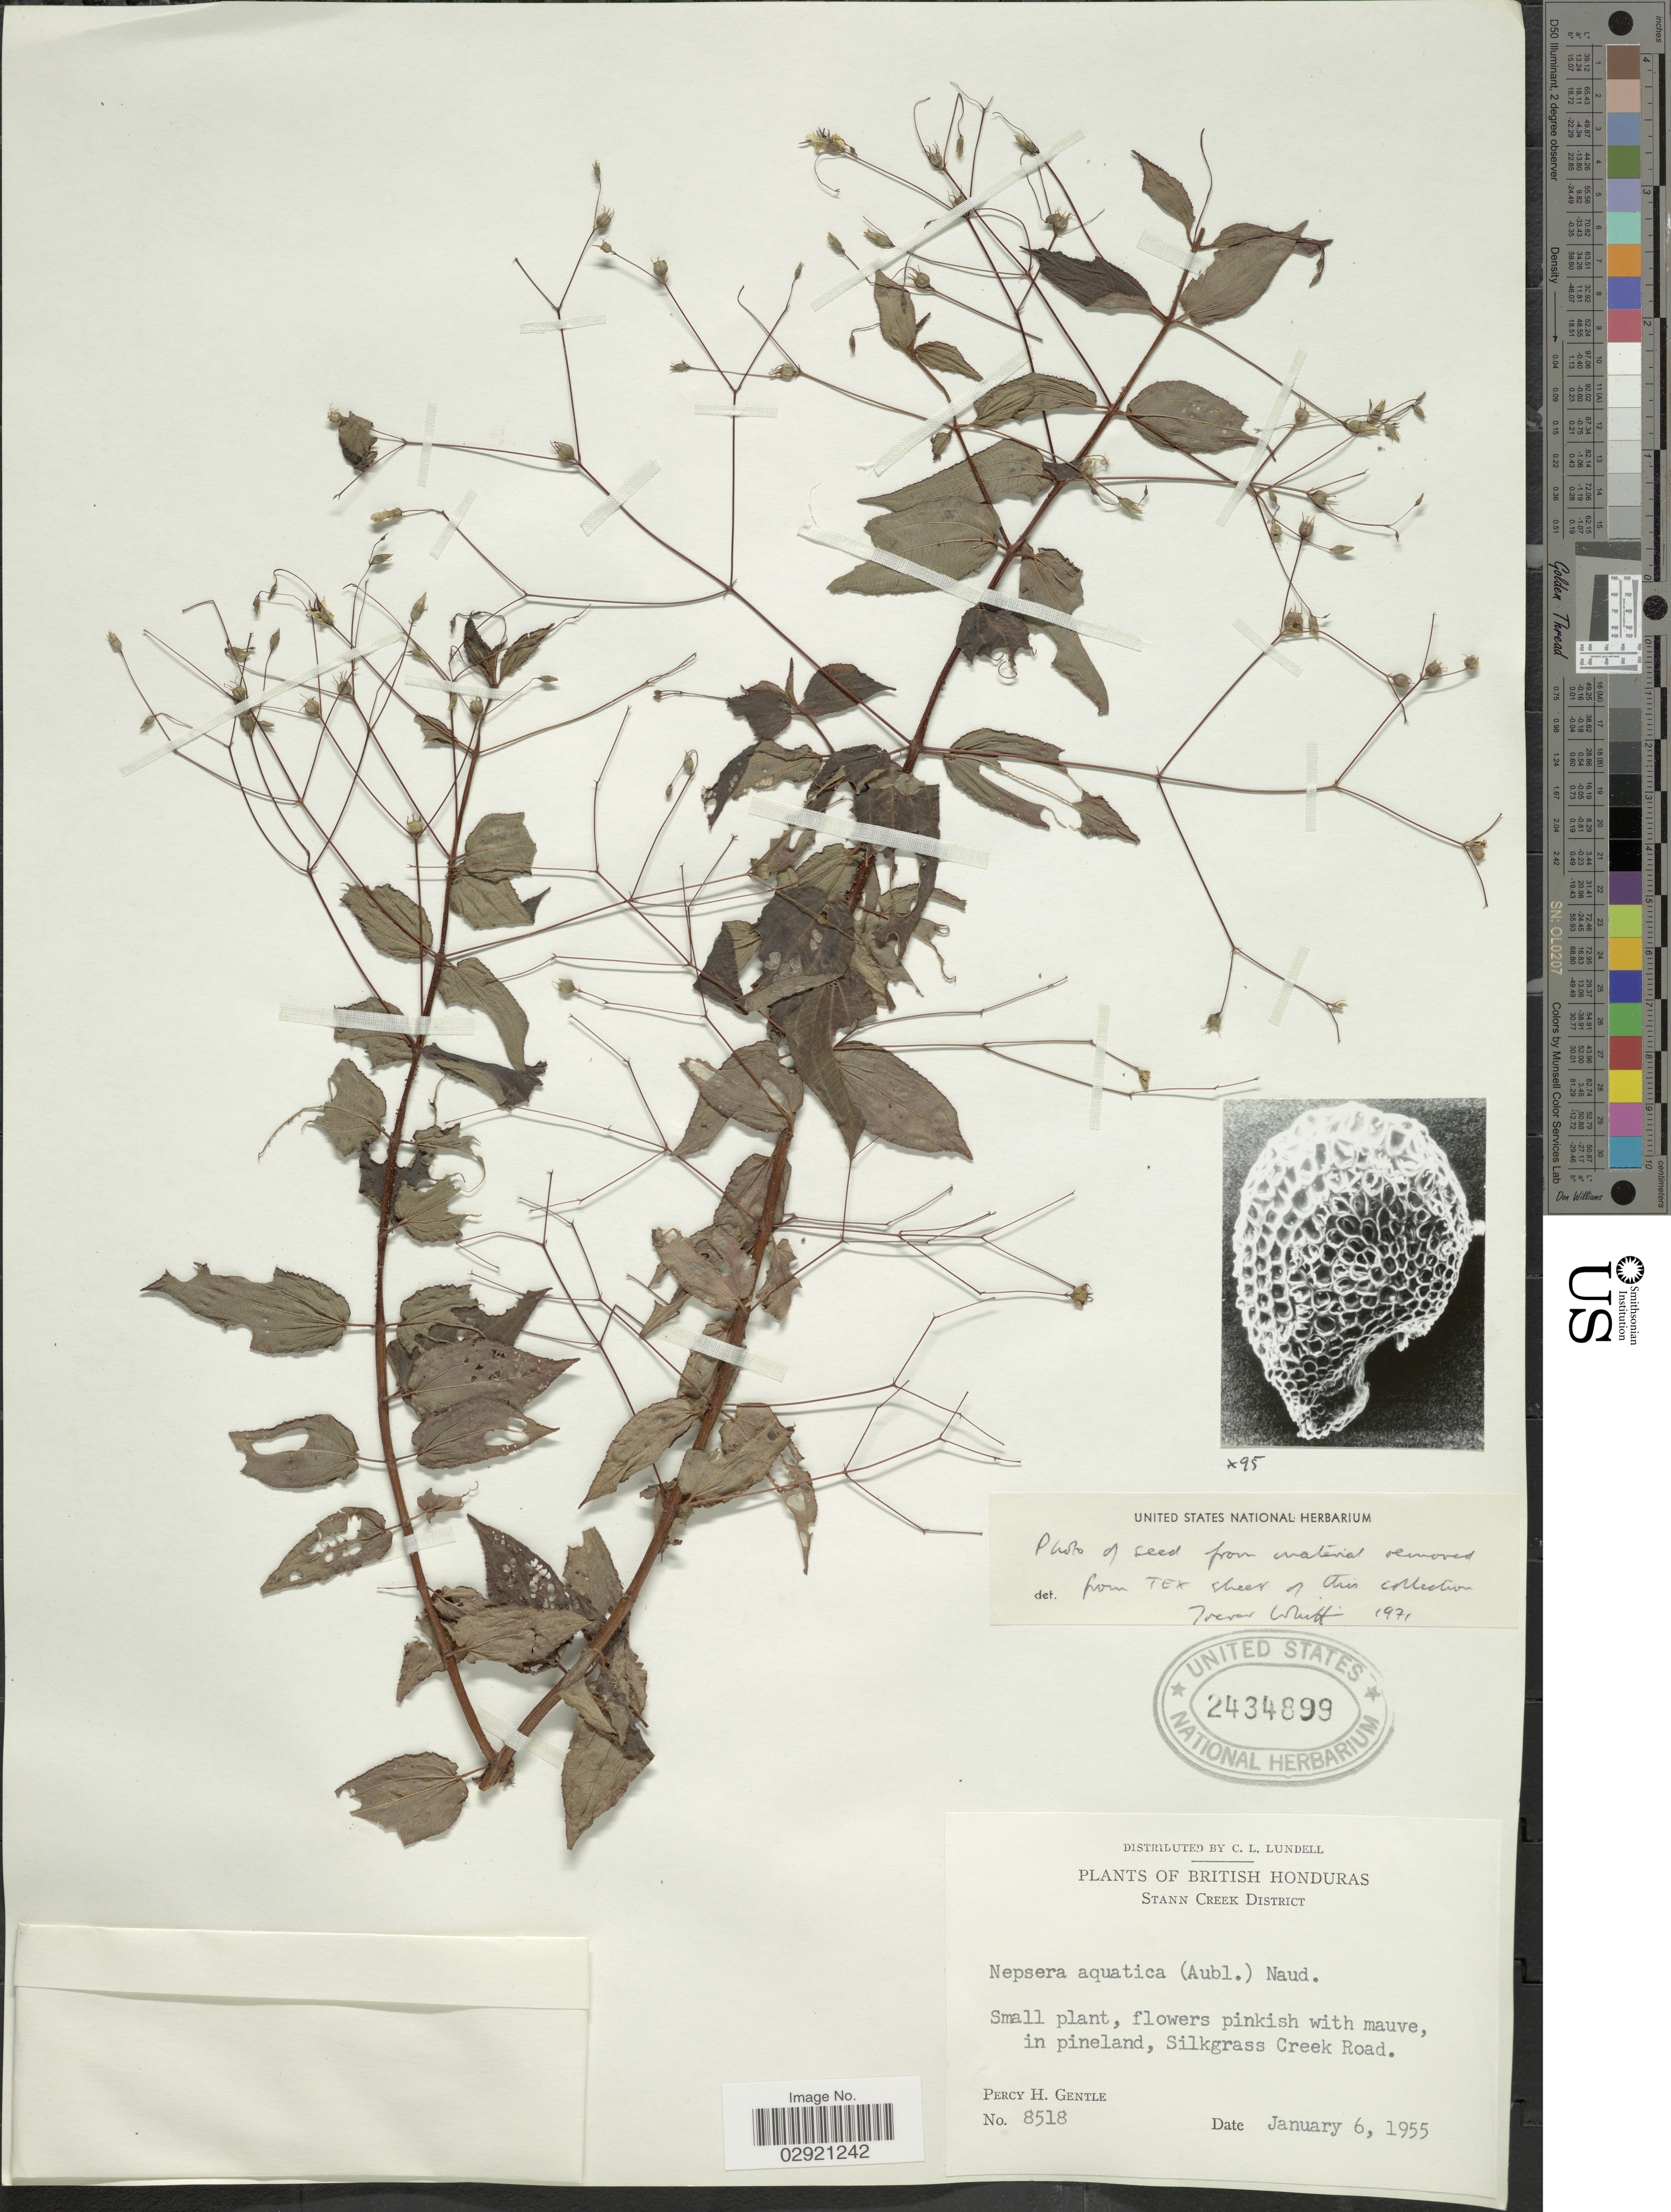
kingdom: Plantae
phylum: Tracheophyta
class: Magnoliopsida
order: Myrtales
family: Melastomataceae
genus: Nepsera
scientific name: Nepsera aquatica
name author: (Aubl.) Naudin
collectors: P. H. Gentle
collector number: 8518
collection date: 1955-01-06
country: Belize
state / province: Stann Creek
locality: British Honduras. Stann Creek District. Silkgrass Creek Road.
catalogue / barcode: US 2434899